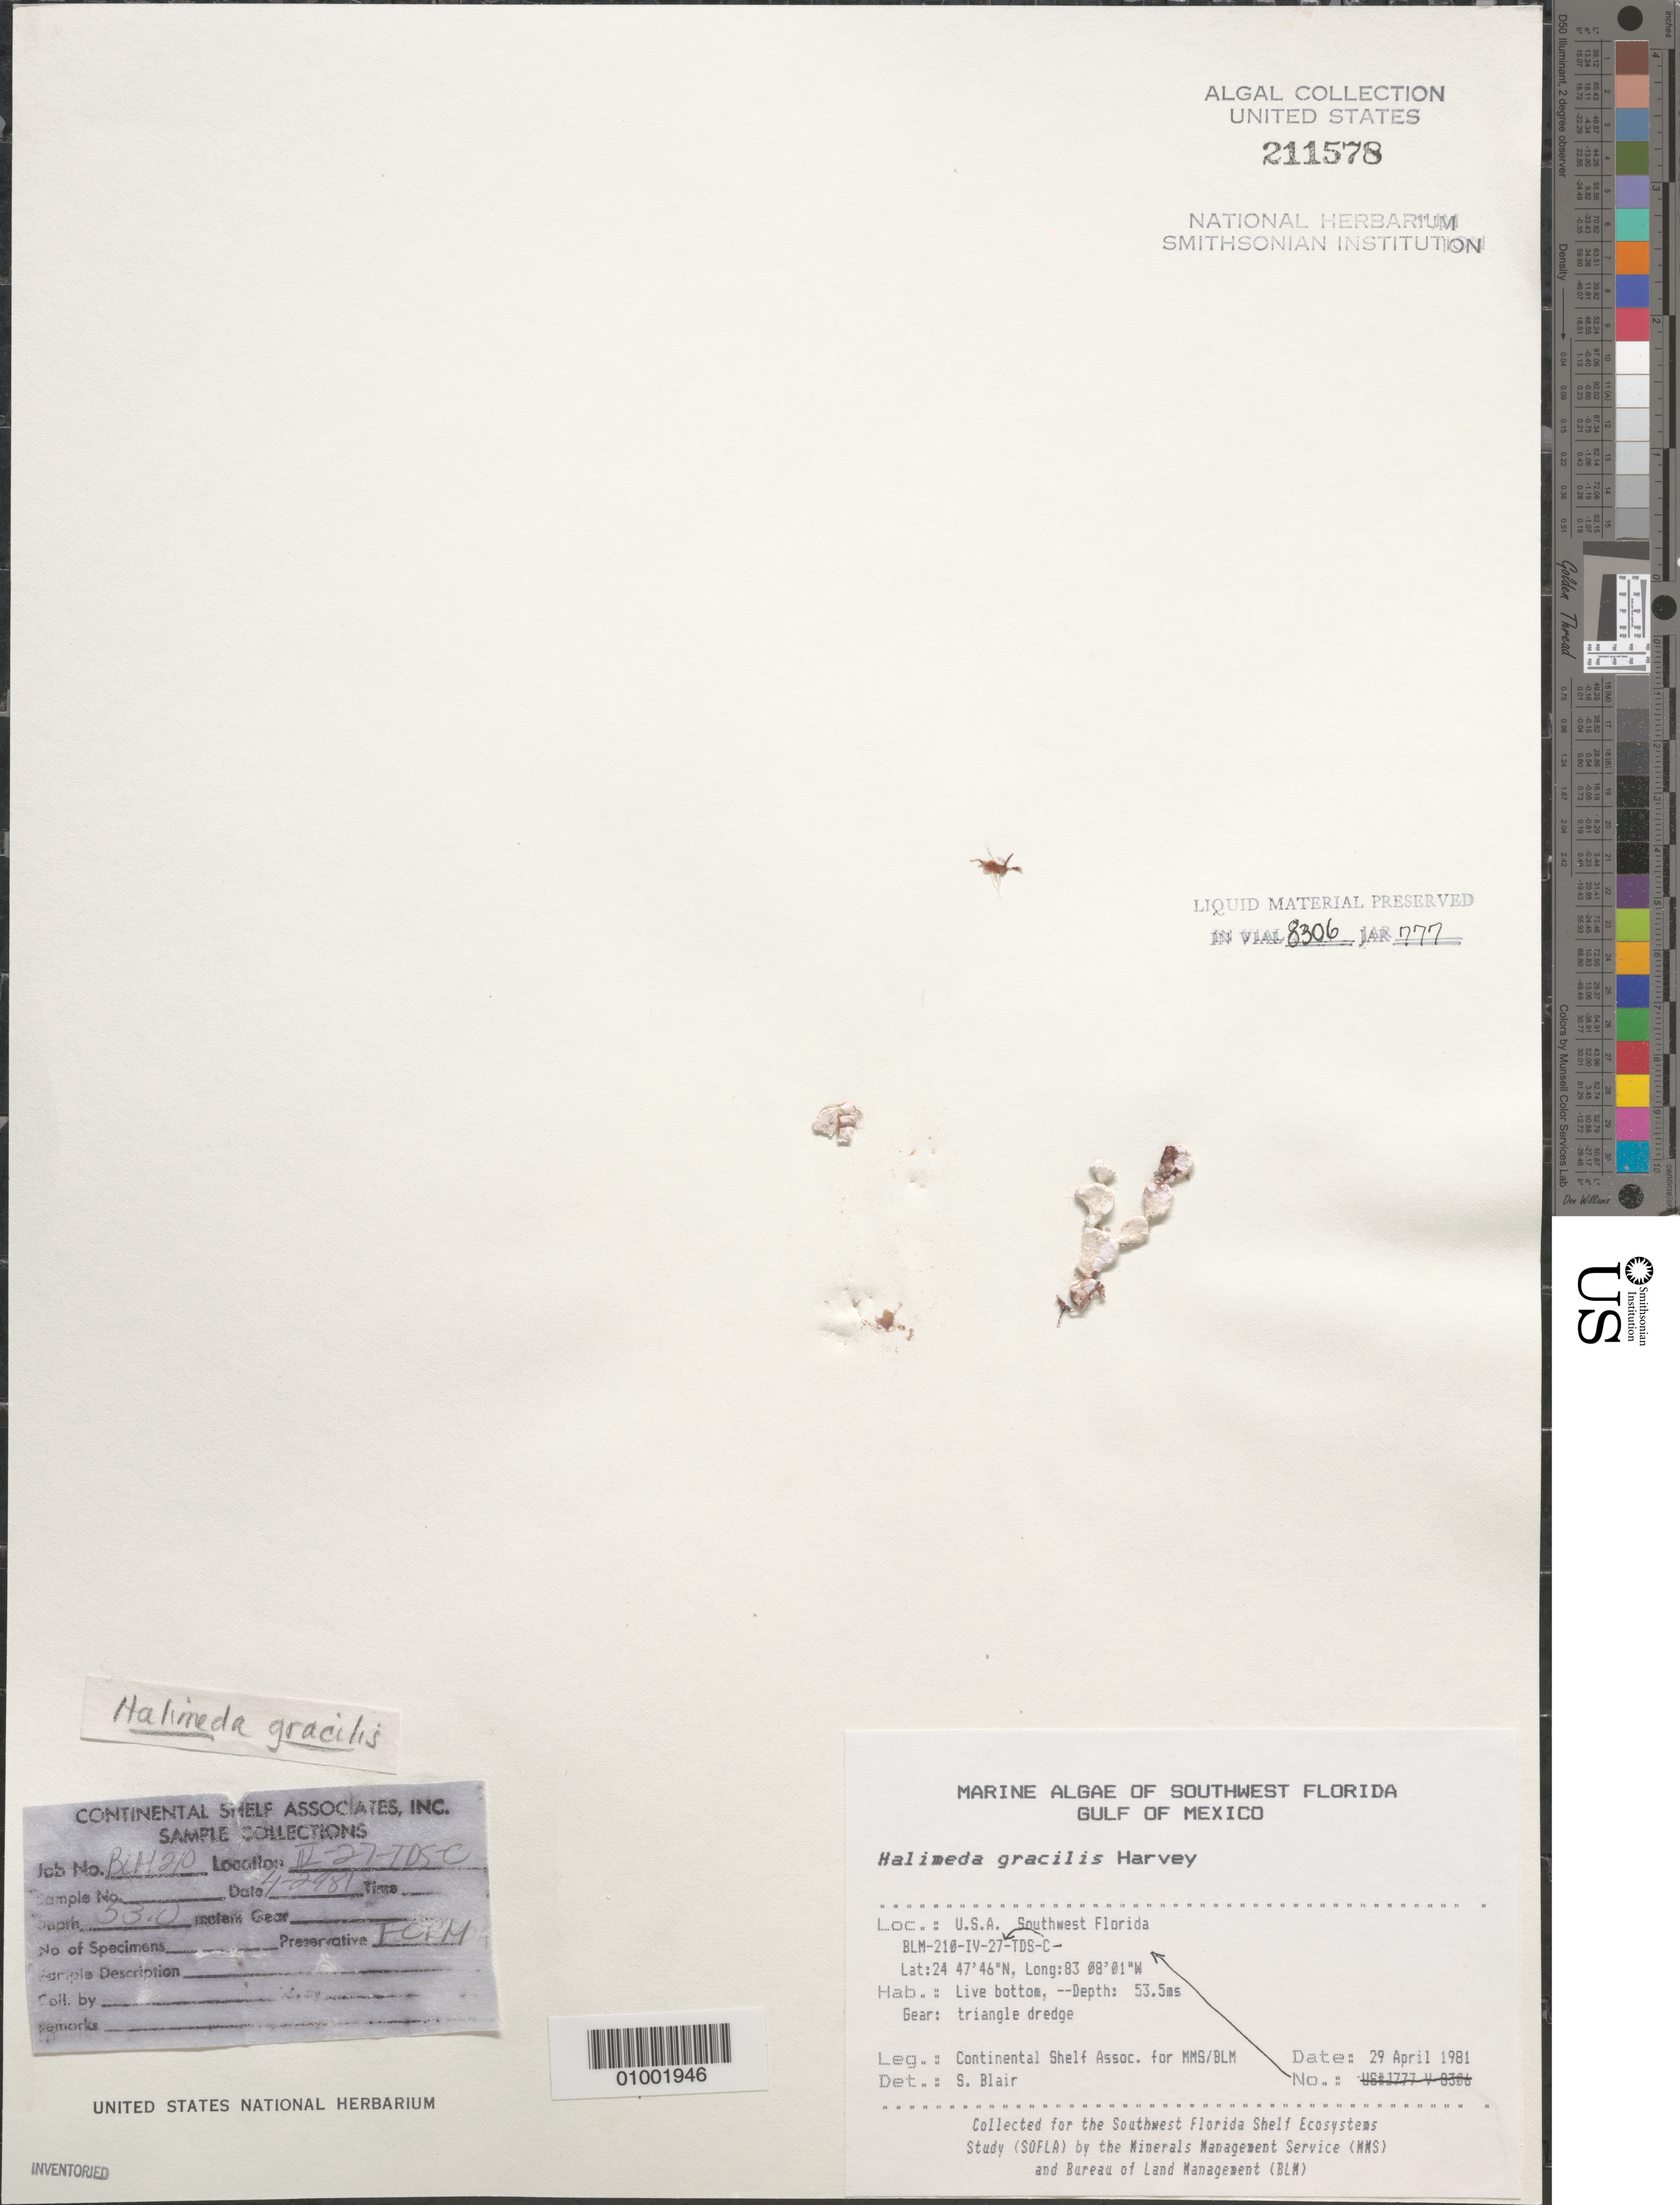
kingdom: Plantae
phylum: Chlorophyta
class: Ulvophyceae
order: Bryopsidales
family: Halimedaceae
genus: Halimeda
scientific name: Halimeda gracilis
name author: Harv. ex J. Agardh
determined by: Blair, S. M.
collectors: Continental Shelf Associates for the MMS/BLM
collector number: BLM-210-IV-27-C-TDS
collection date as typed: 29 Apr 1981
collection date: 1981-04-29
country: United States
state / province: Florida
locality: Gulf of Mexico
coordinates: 24 47'46"N, 83 08'01"W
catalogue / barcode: US 211578